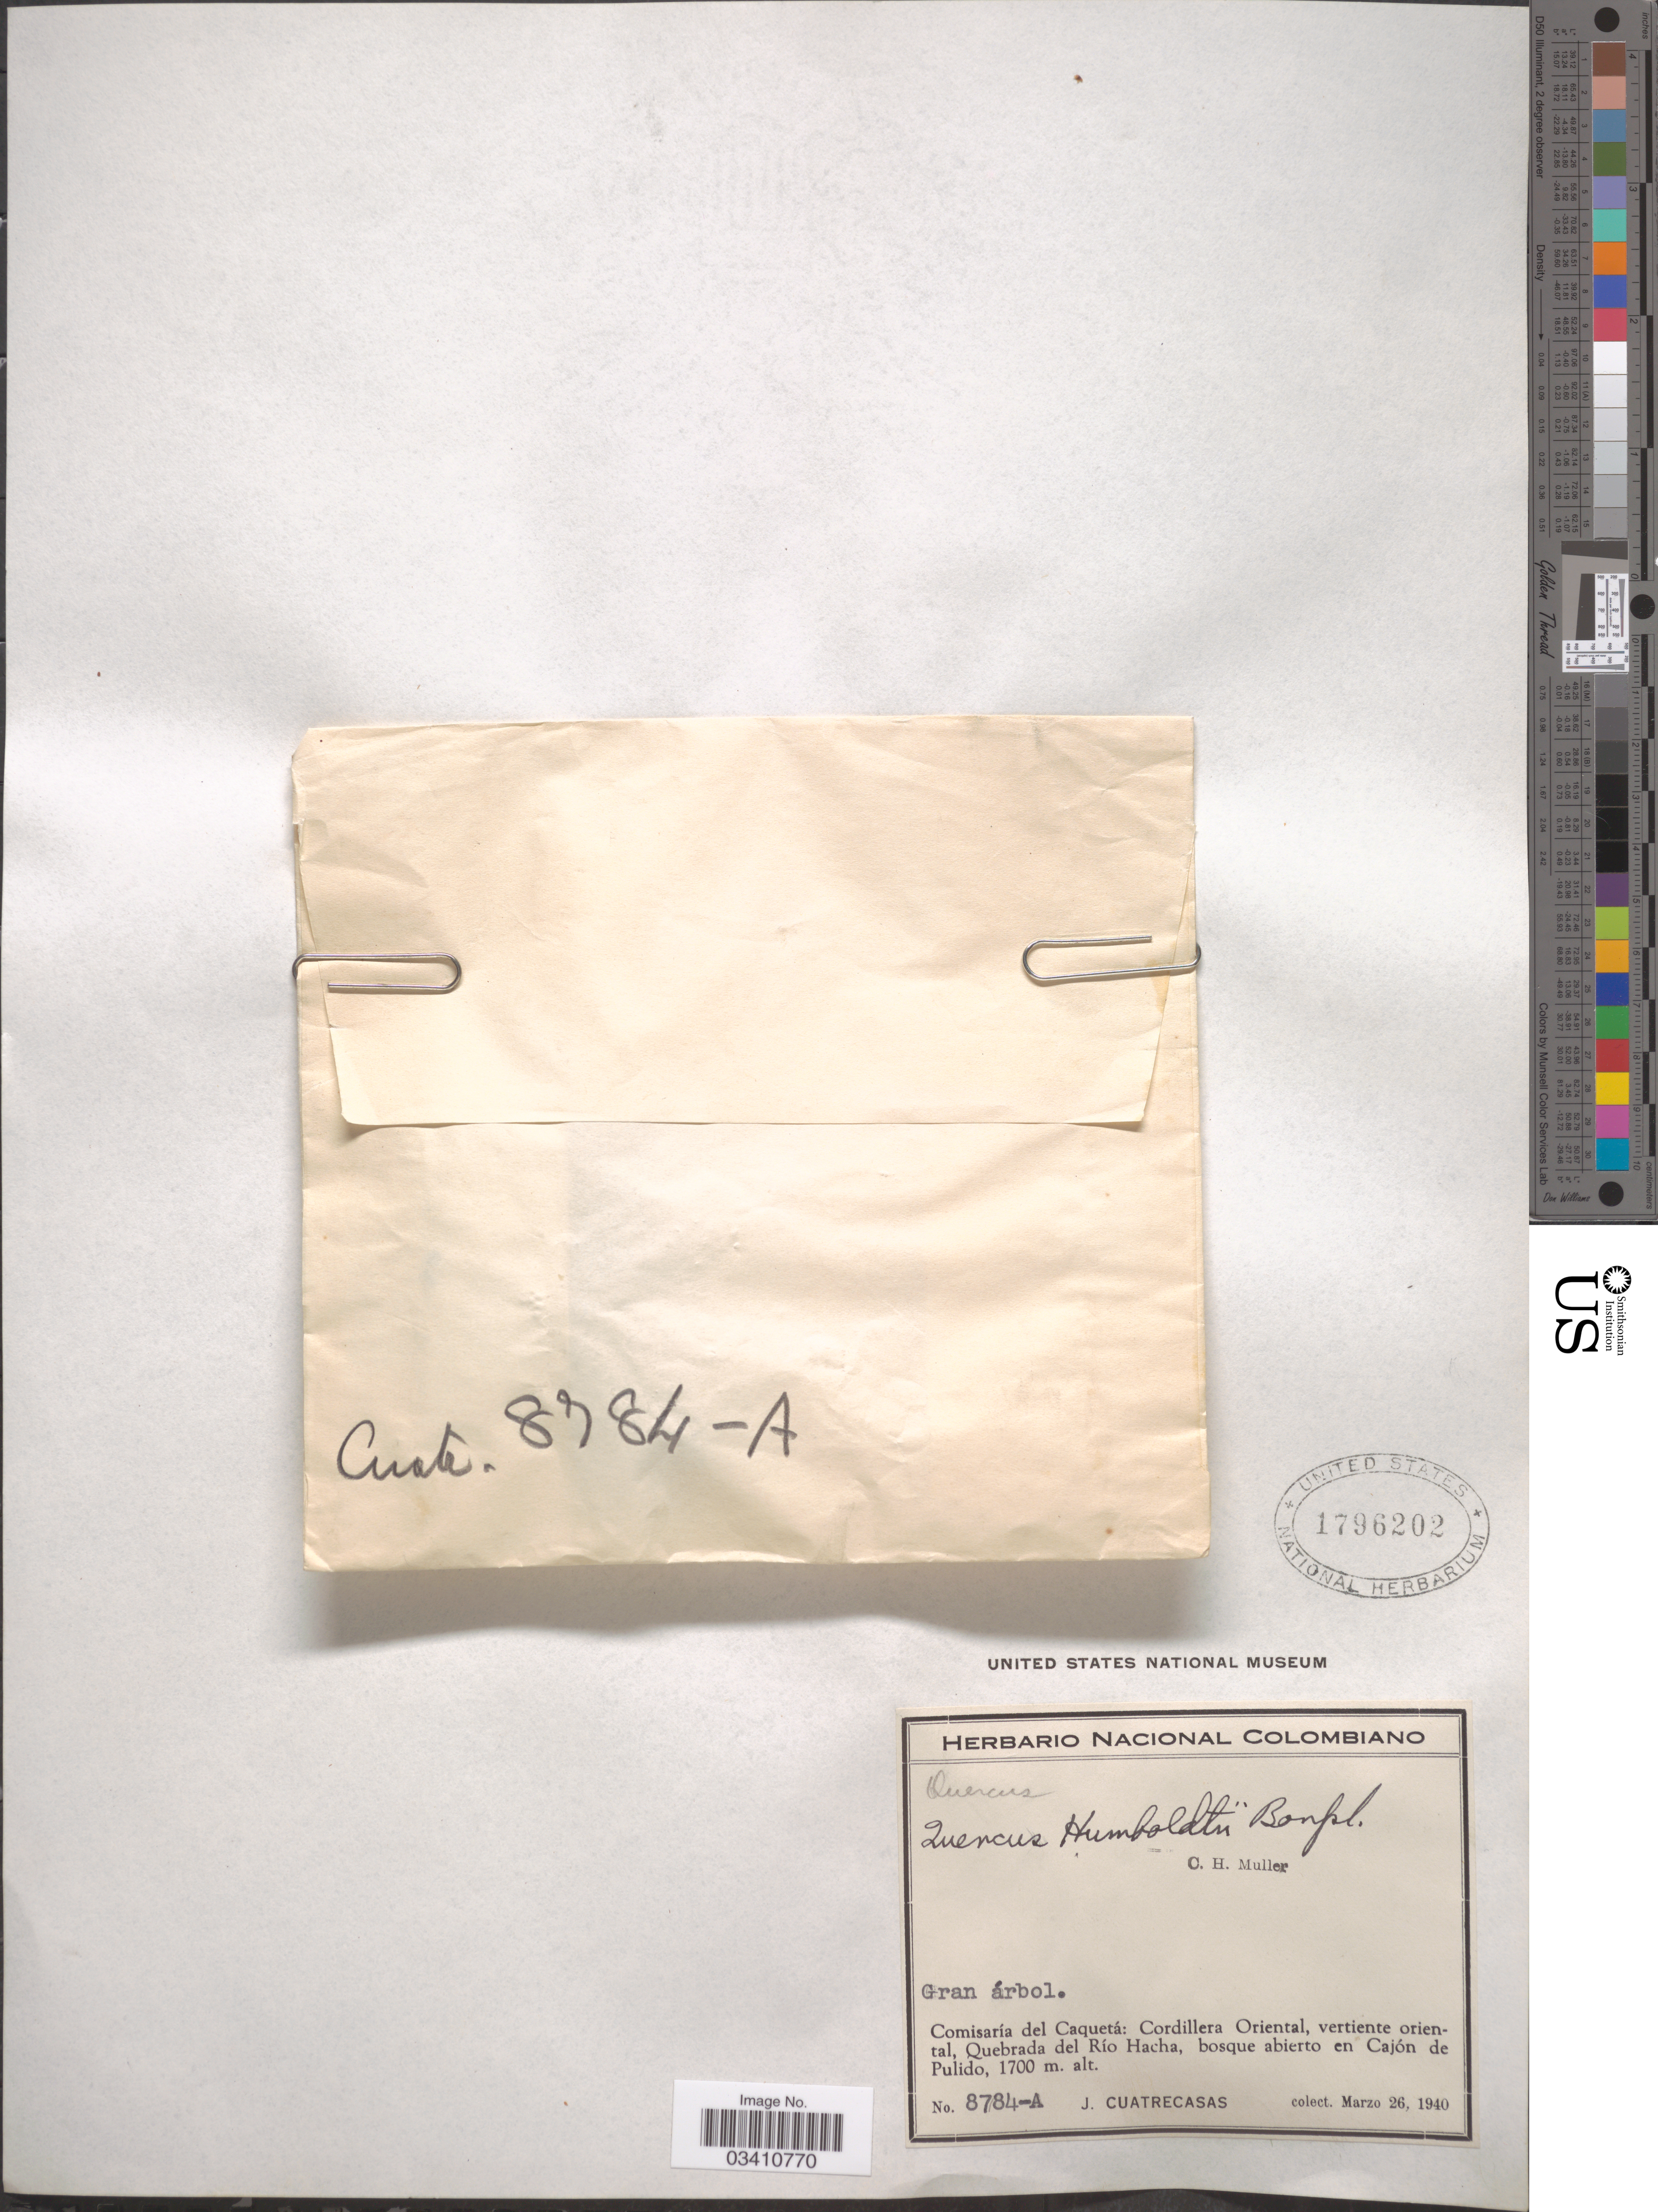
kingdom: Plantae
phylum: Tracheophyta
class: Magnoliopsida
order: Fagales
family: Fagaceae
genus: Quercus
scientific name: Quercus humboldtii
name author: Bonpl.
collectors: J. Cuatrecasas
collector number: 8784-A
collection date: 1940-03-26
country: Colombia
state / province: Caquetá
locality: Comisaría del Caquetá: Cordillera Oriental, vertiente oriental, Quebrada del Río Hacha, bosque abierto en Cajón de Pulido.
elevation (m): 1700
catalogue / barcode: US 1796202